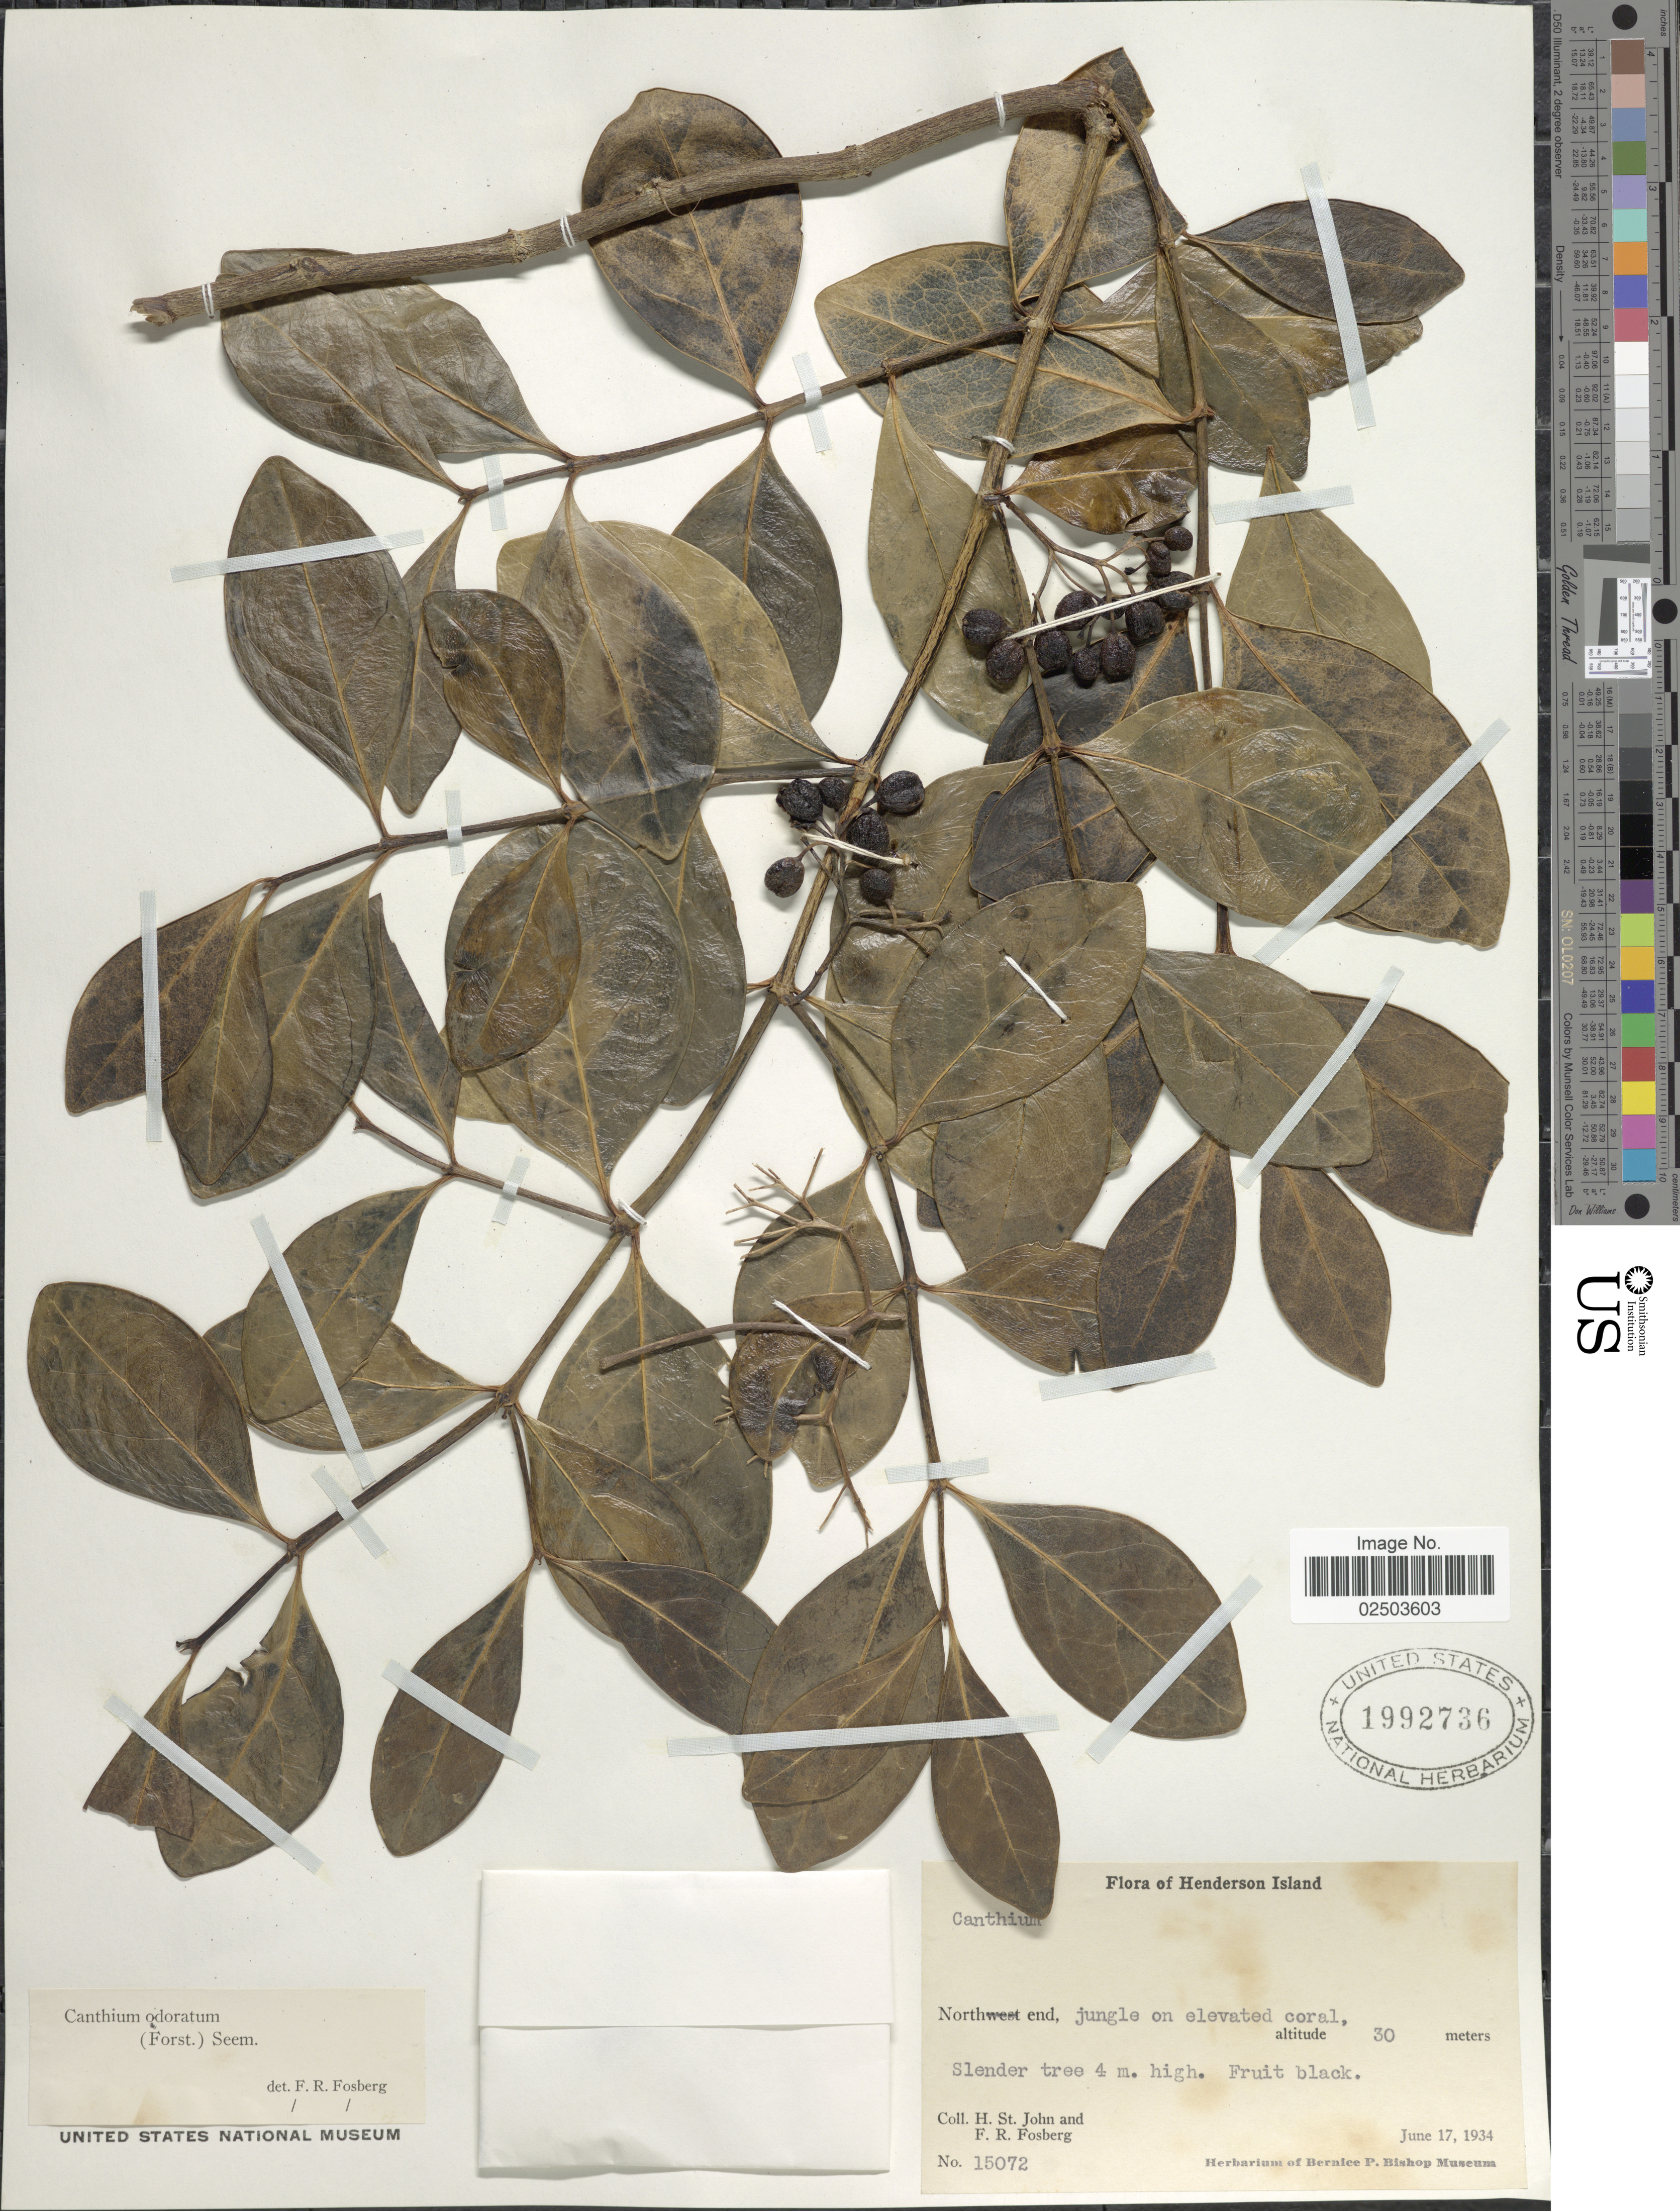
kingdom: Plantae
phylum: Tracheophyta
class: Magnoliopsida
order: Gentianales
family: Rubiaceae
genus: Canthium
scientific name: Canthium odoratum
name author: Seem.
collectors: H. St. John & F. R. Fosberg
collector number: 15072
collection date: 1934-06-17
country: Pitcairn Islands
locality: Henderson Island. North end, jungle on elevated coral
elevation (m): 30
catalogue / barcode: US 1992736